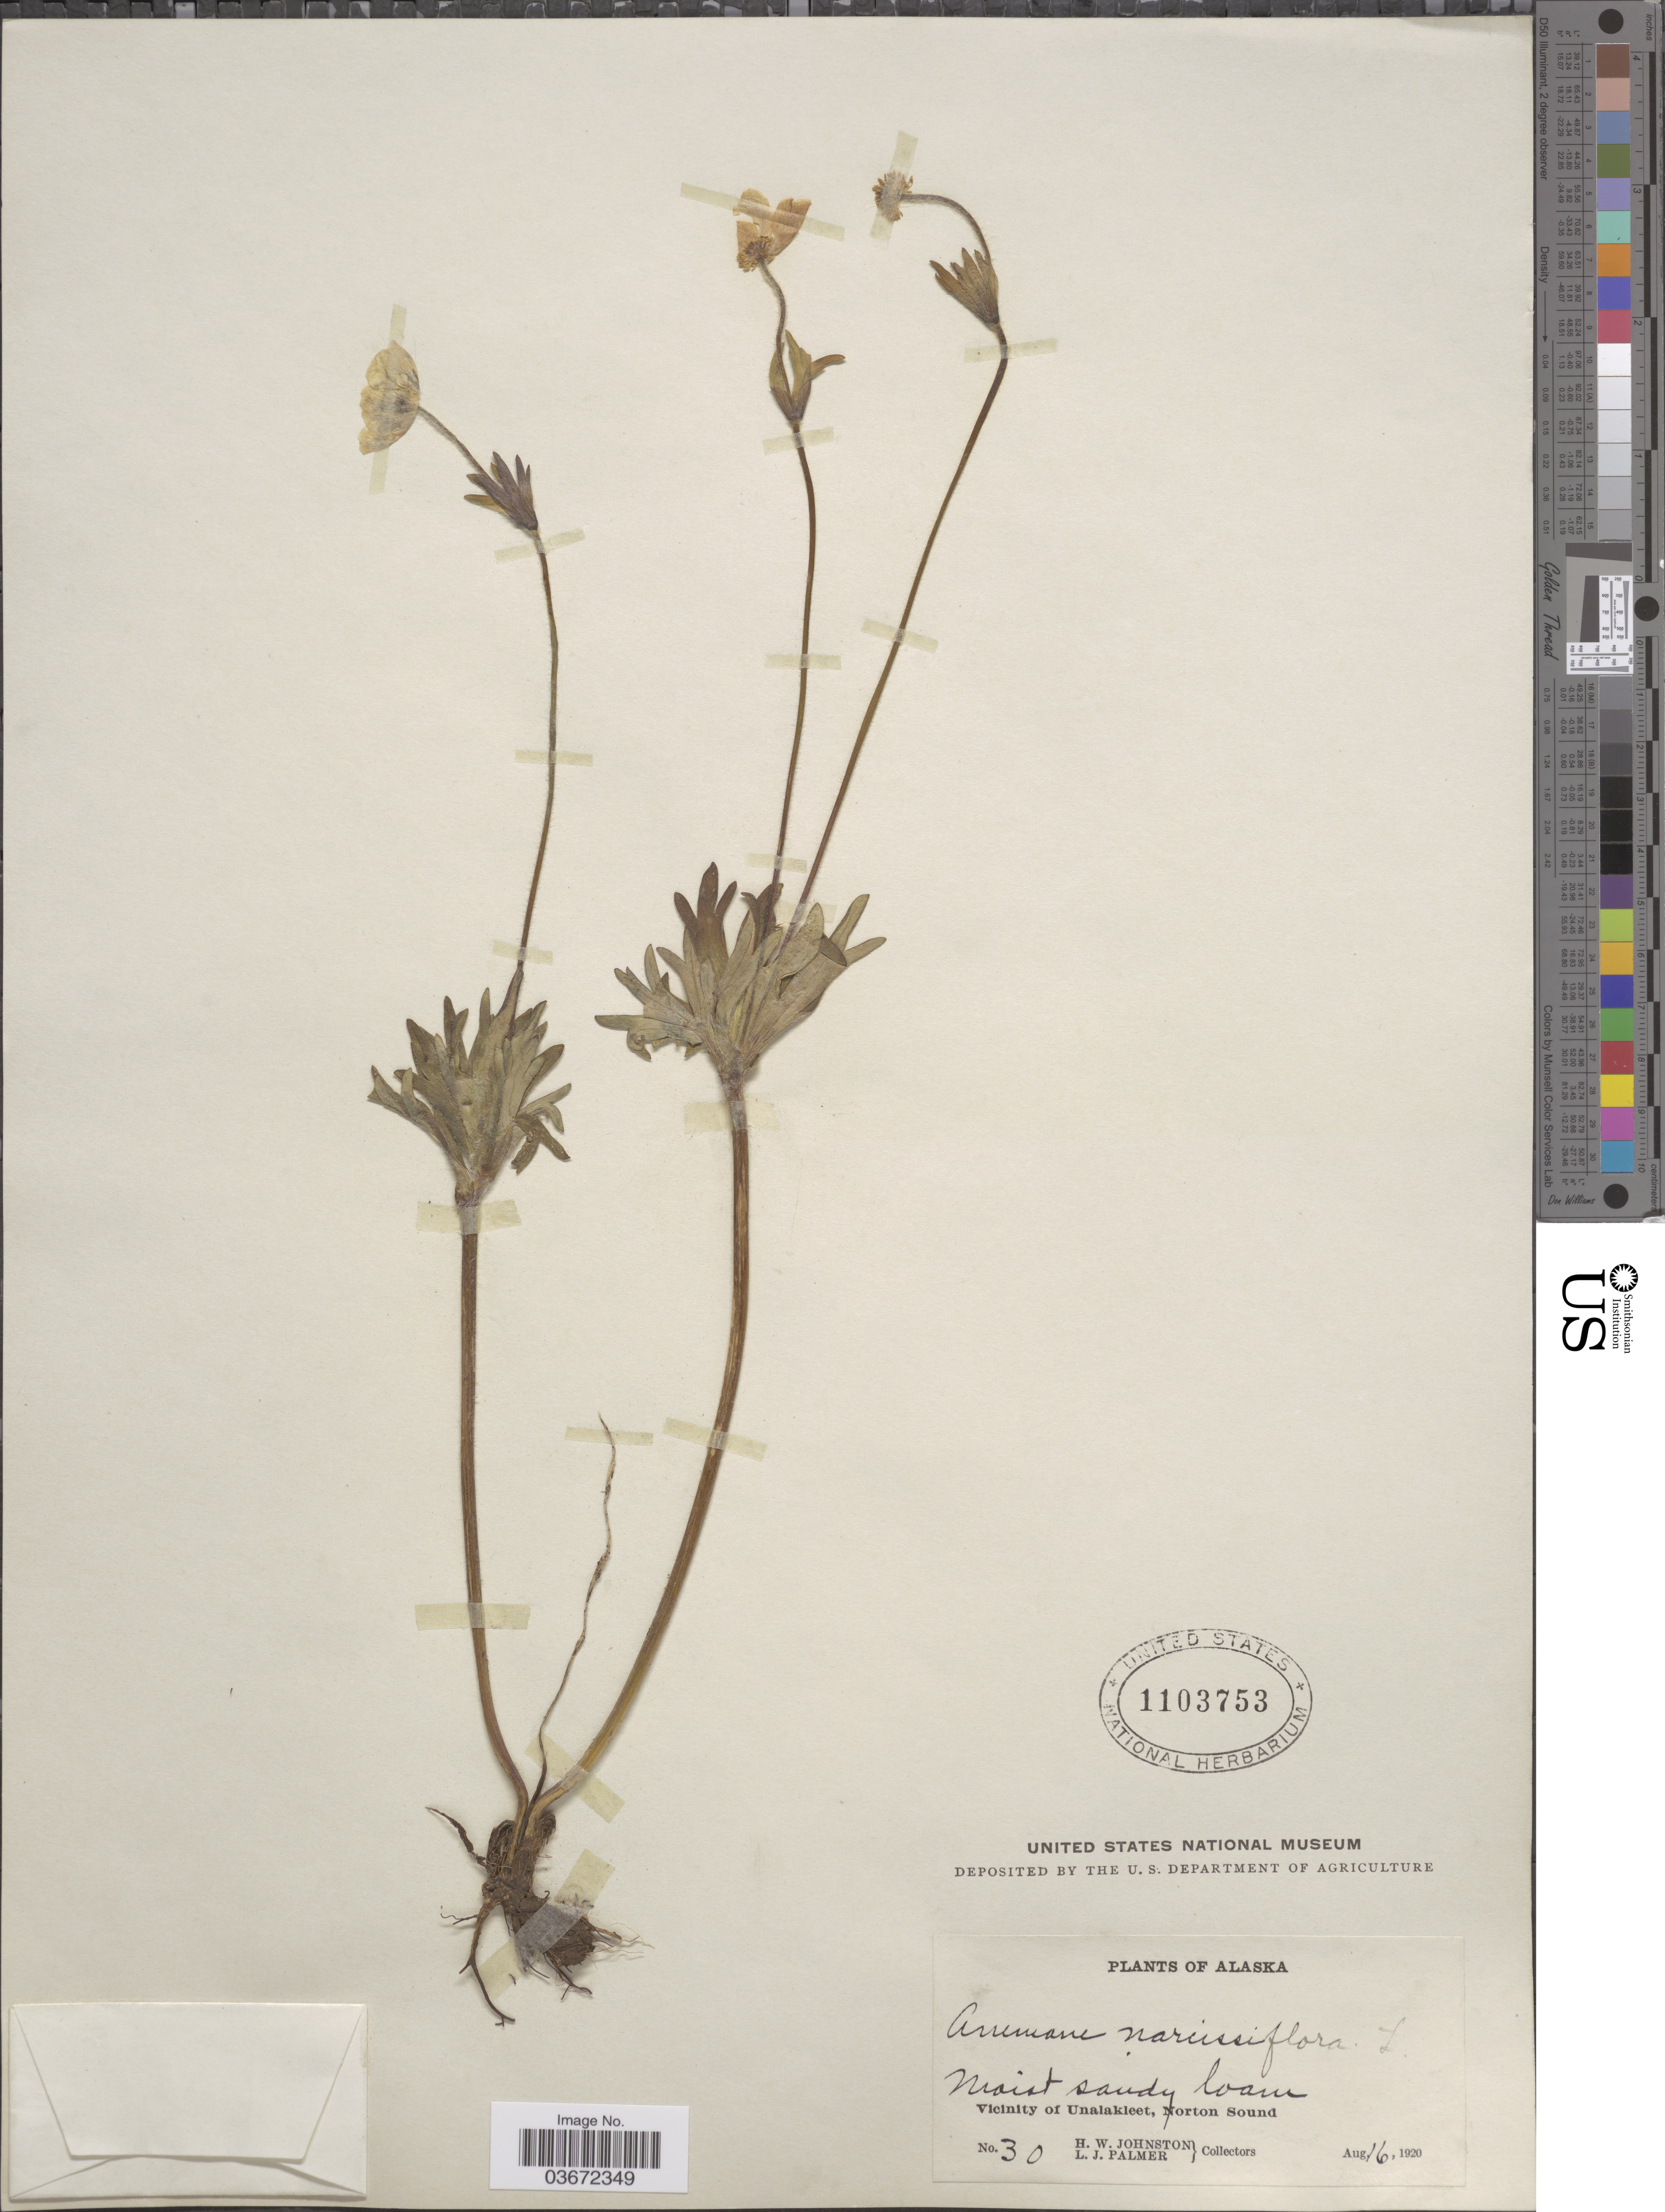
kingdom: Plantae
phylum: Tracheophyta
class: Magnoliopsida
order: Ranunculales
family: Ranunculaceae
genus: Anemone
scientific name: Anemone narcissiflora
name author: L.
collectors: H. W. Johnston & L. J. Palmer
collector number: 30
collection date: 1920-08-16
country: United States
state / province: Alaska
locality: Vicinity of Unalakleet, Norton Sound.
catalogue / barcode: US 1103753